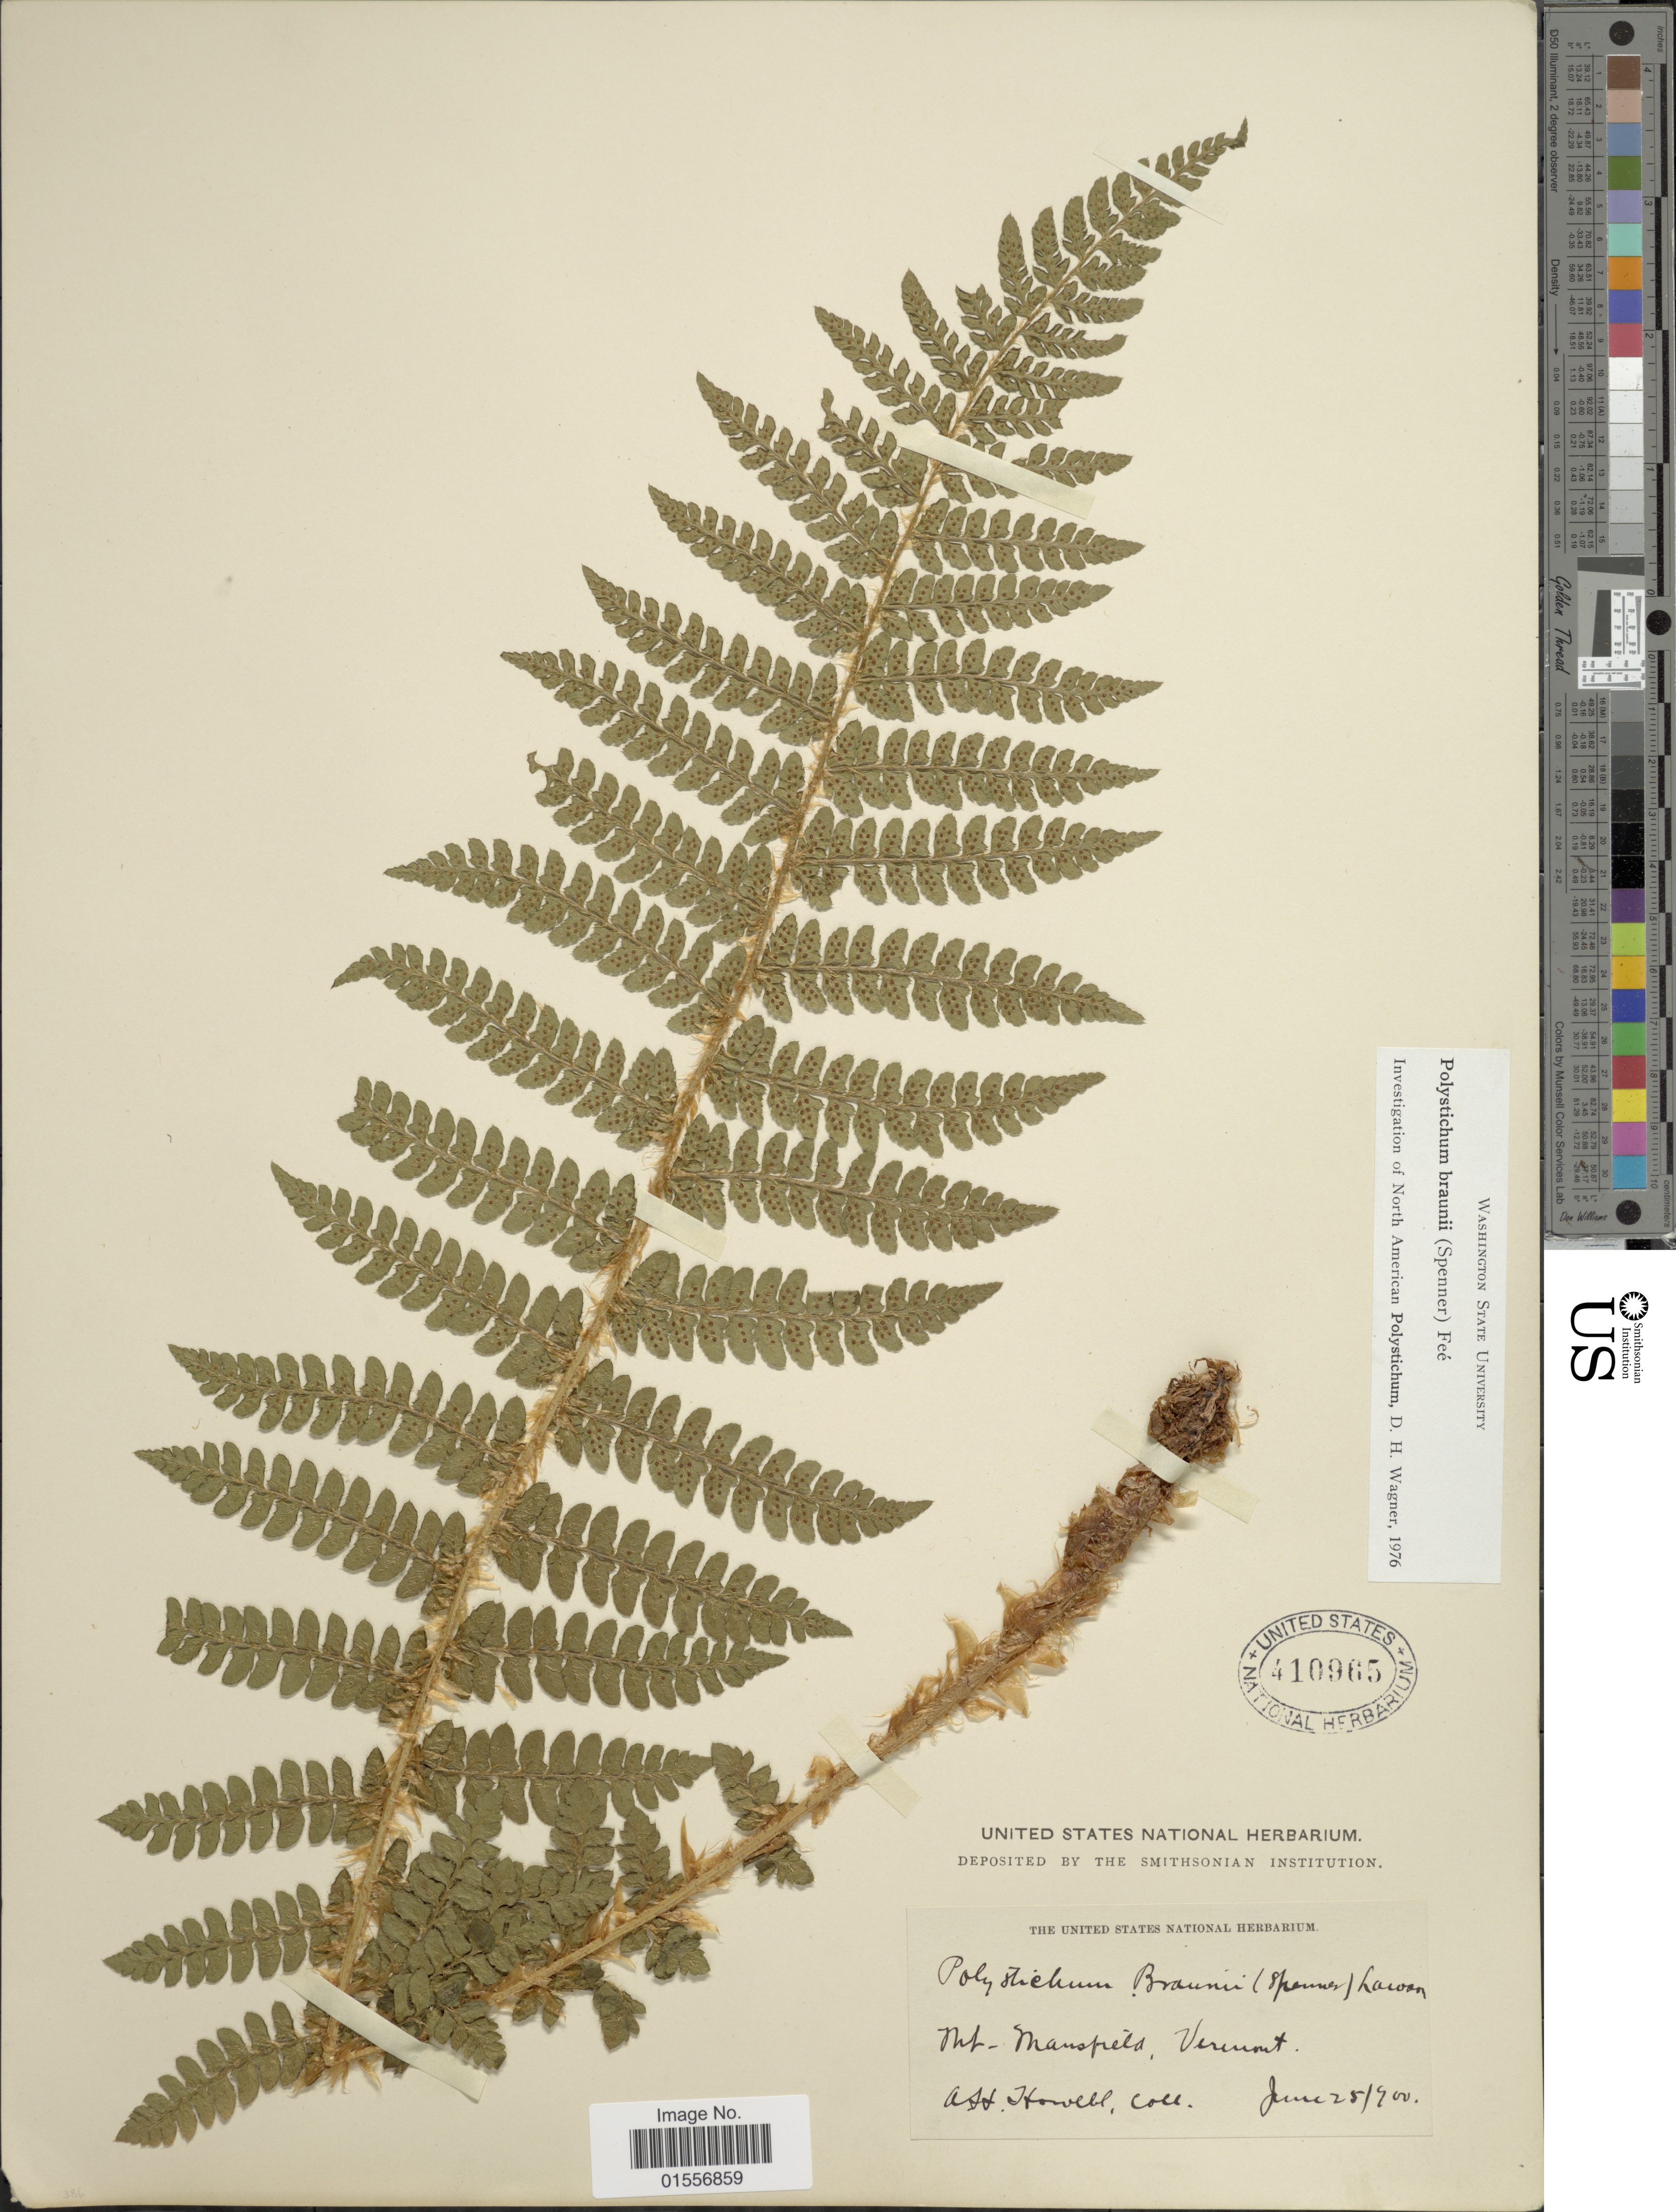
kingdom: Plantae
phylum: Tracheophyta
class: Polypodiopsida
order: Polypodiales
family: Dryopteridaceae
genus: Polystichum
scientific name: Polystichum braunii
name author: (Spenn.) Fée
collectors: A. Howell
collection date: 1900-06-25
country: United States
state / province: Vermont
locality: Mt. Mansfield.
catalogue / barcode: US 410965